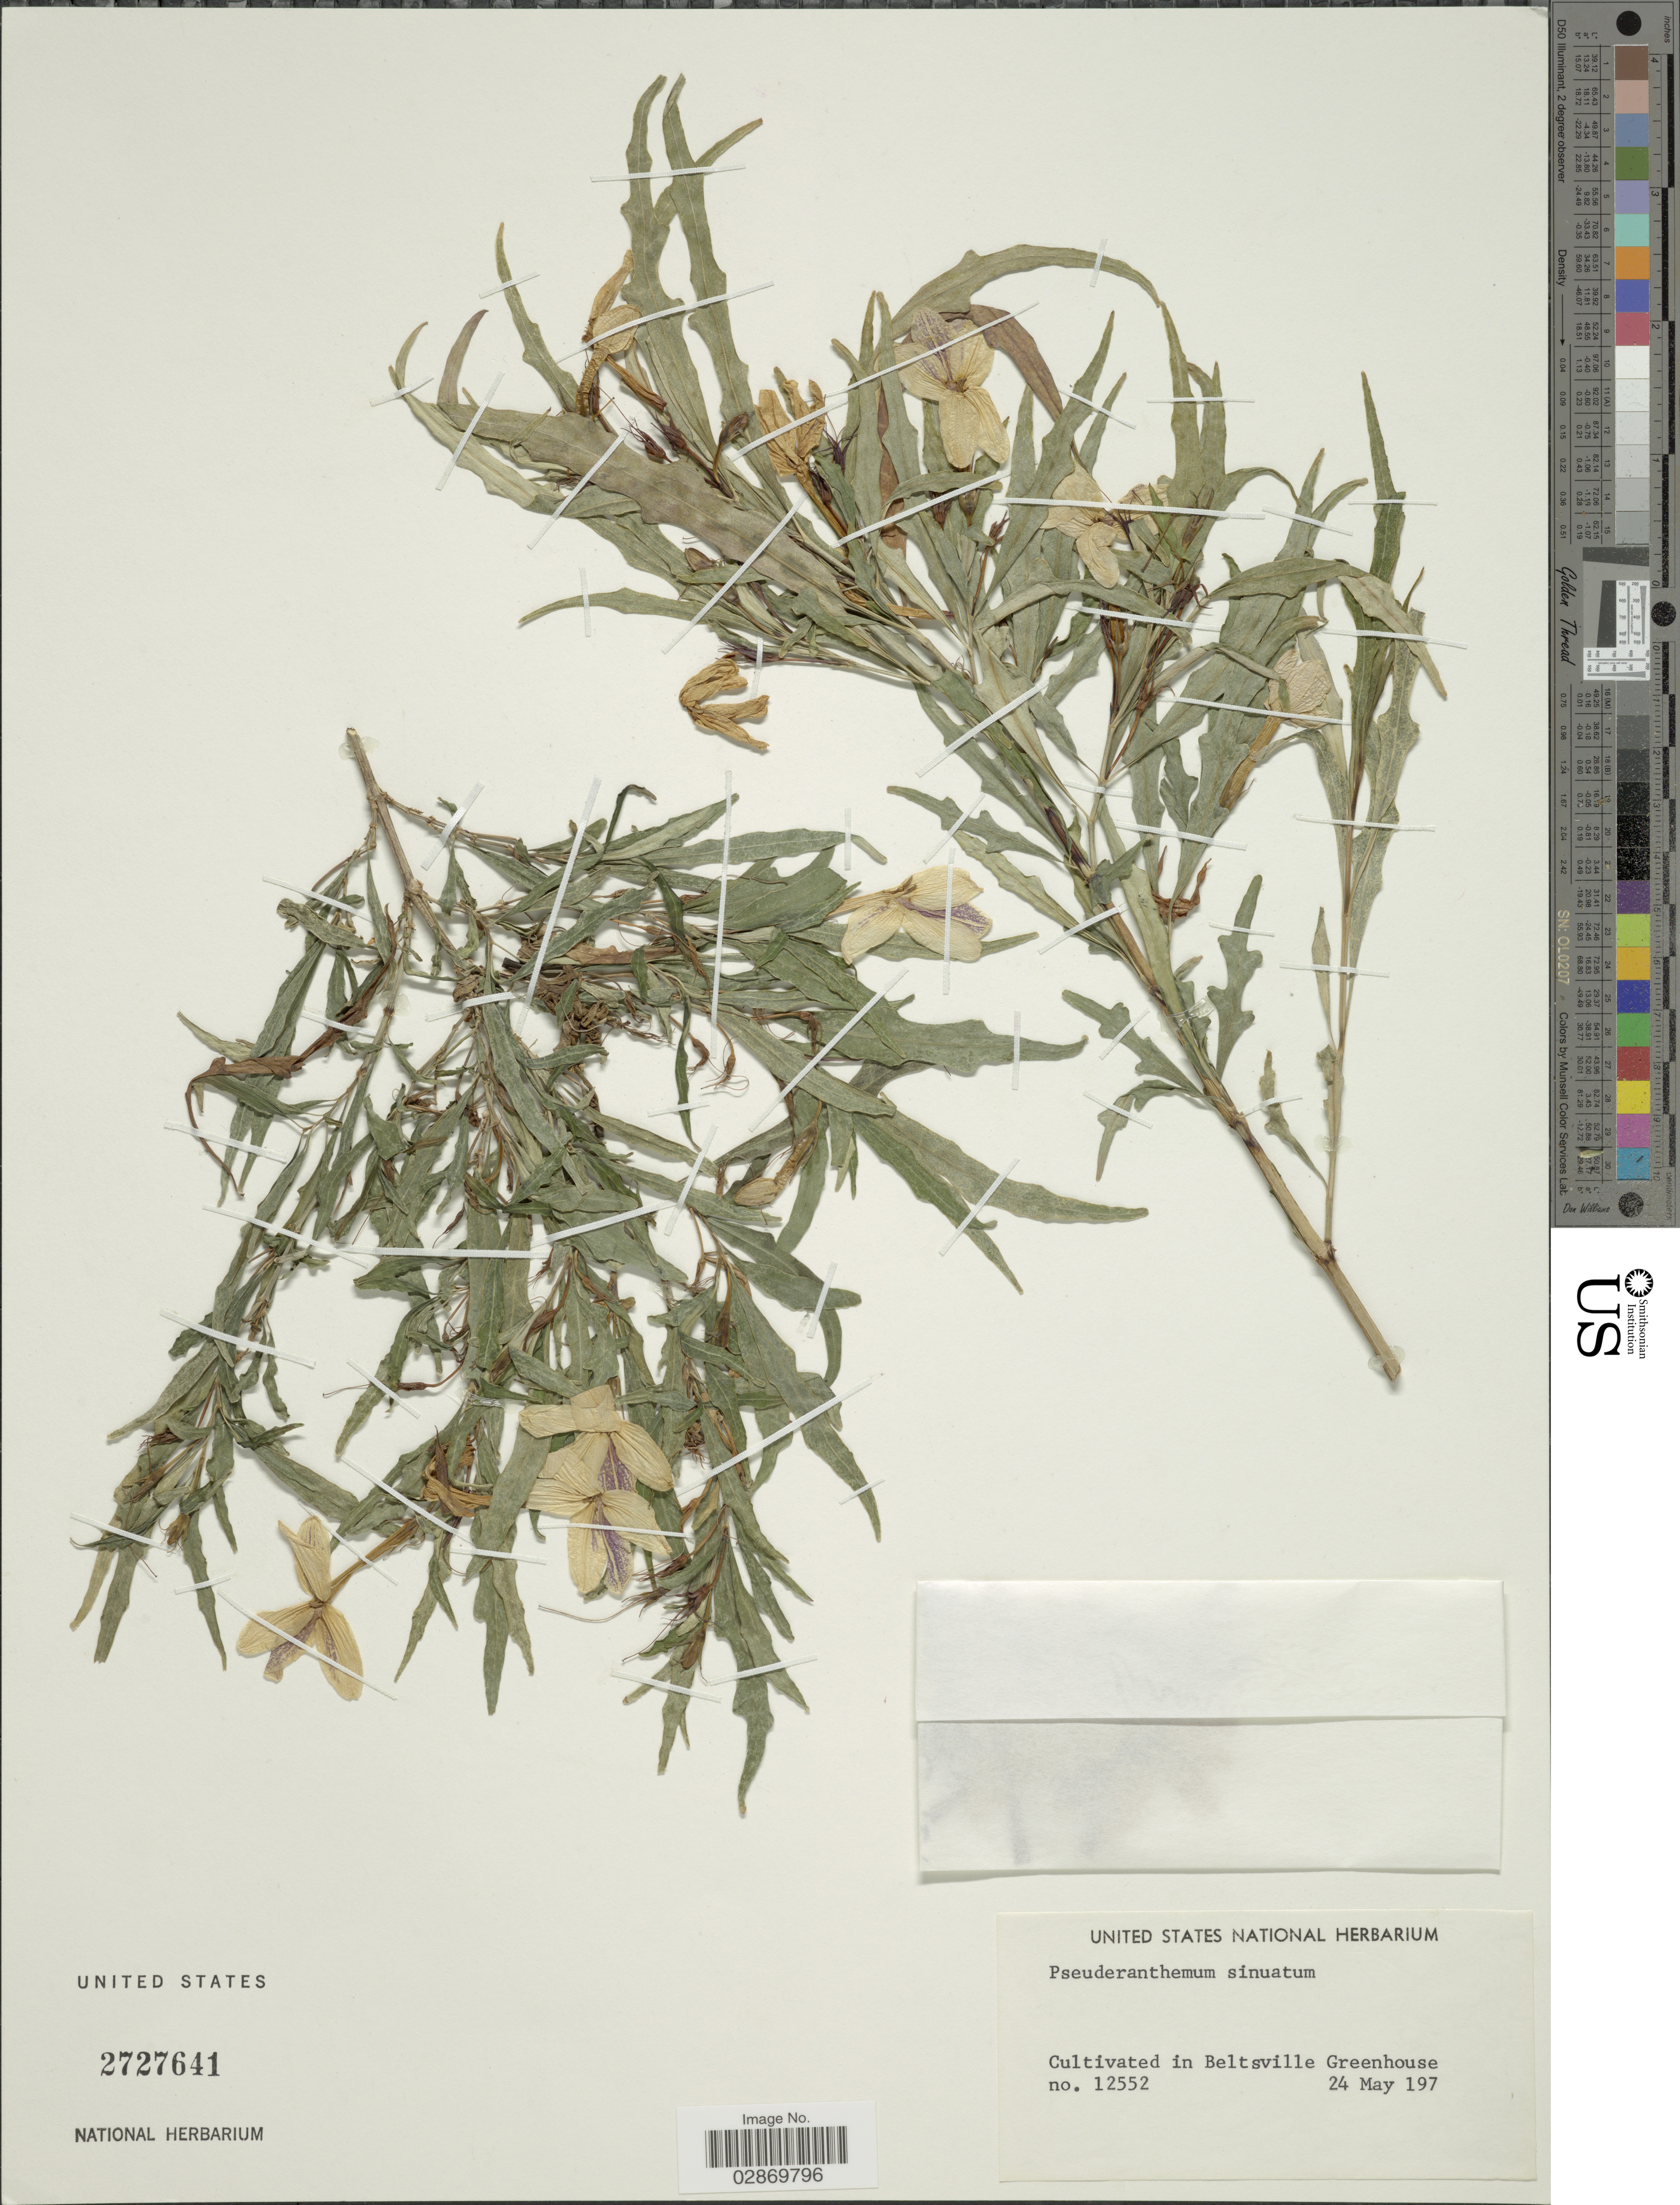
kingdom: Plantae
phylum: Tracheophyta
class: Magnoliopsida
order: Lamiales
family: Acanthaceae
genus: Pseuderanthemum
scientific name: Pseuderanthemum sinuatum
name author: Radlk.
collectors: ex herb. United States National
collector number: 12552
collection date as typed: Transcribed d/m/y: 24/5/197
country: United States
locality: Cultivated in Beltsville Greenhouse.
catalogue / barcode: US 2727641